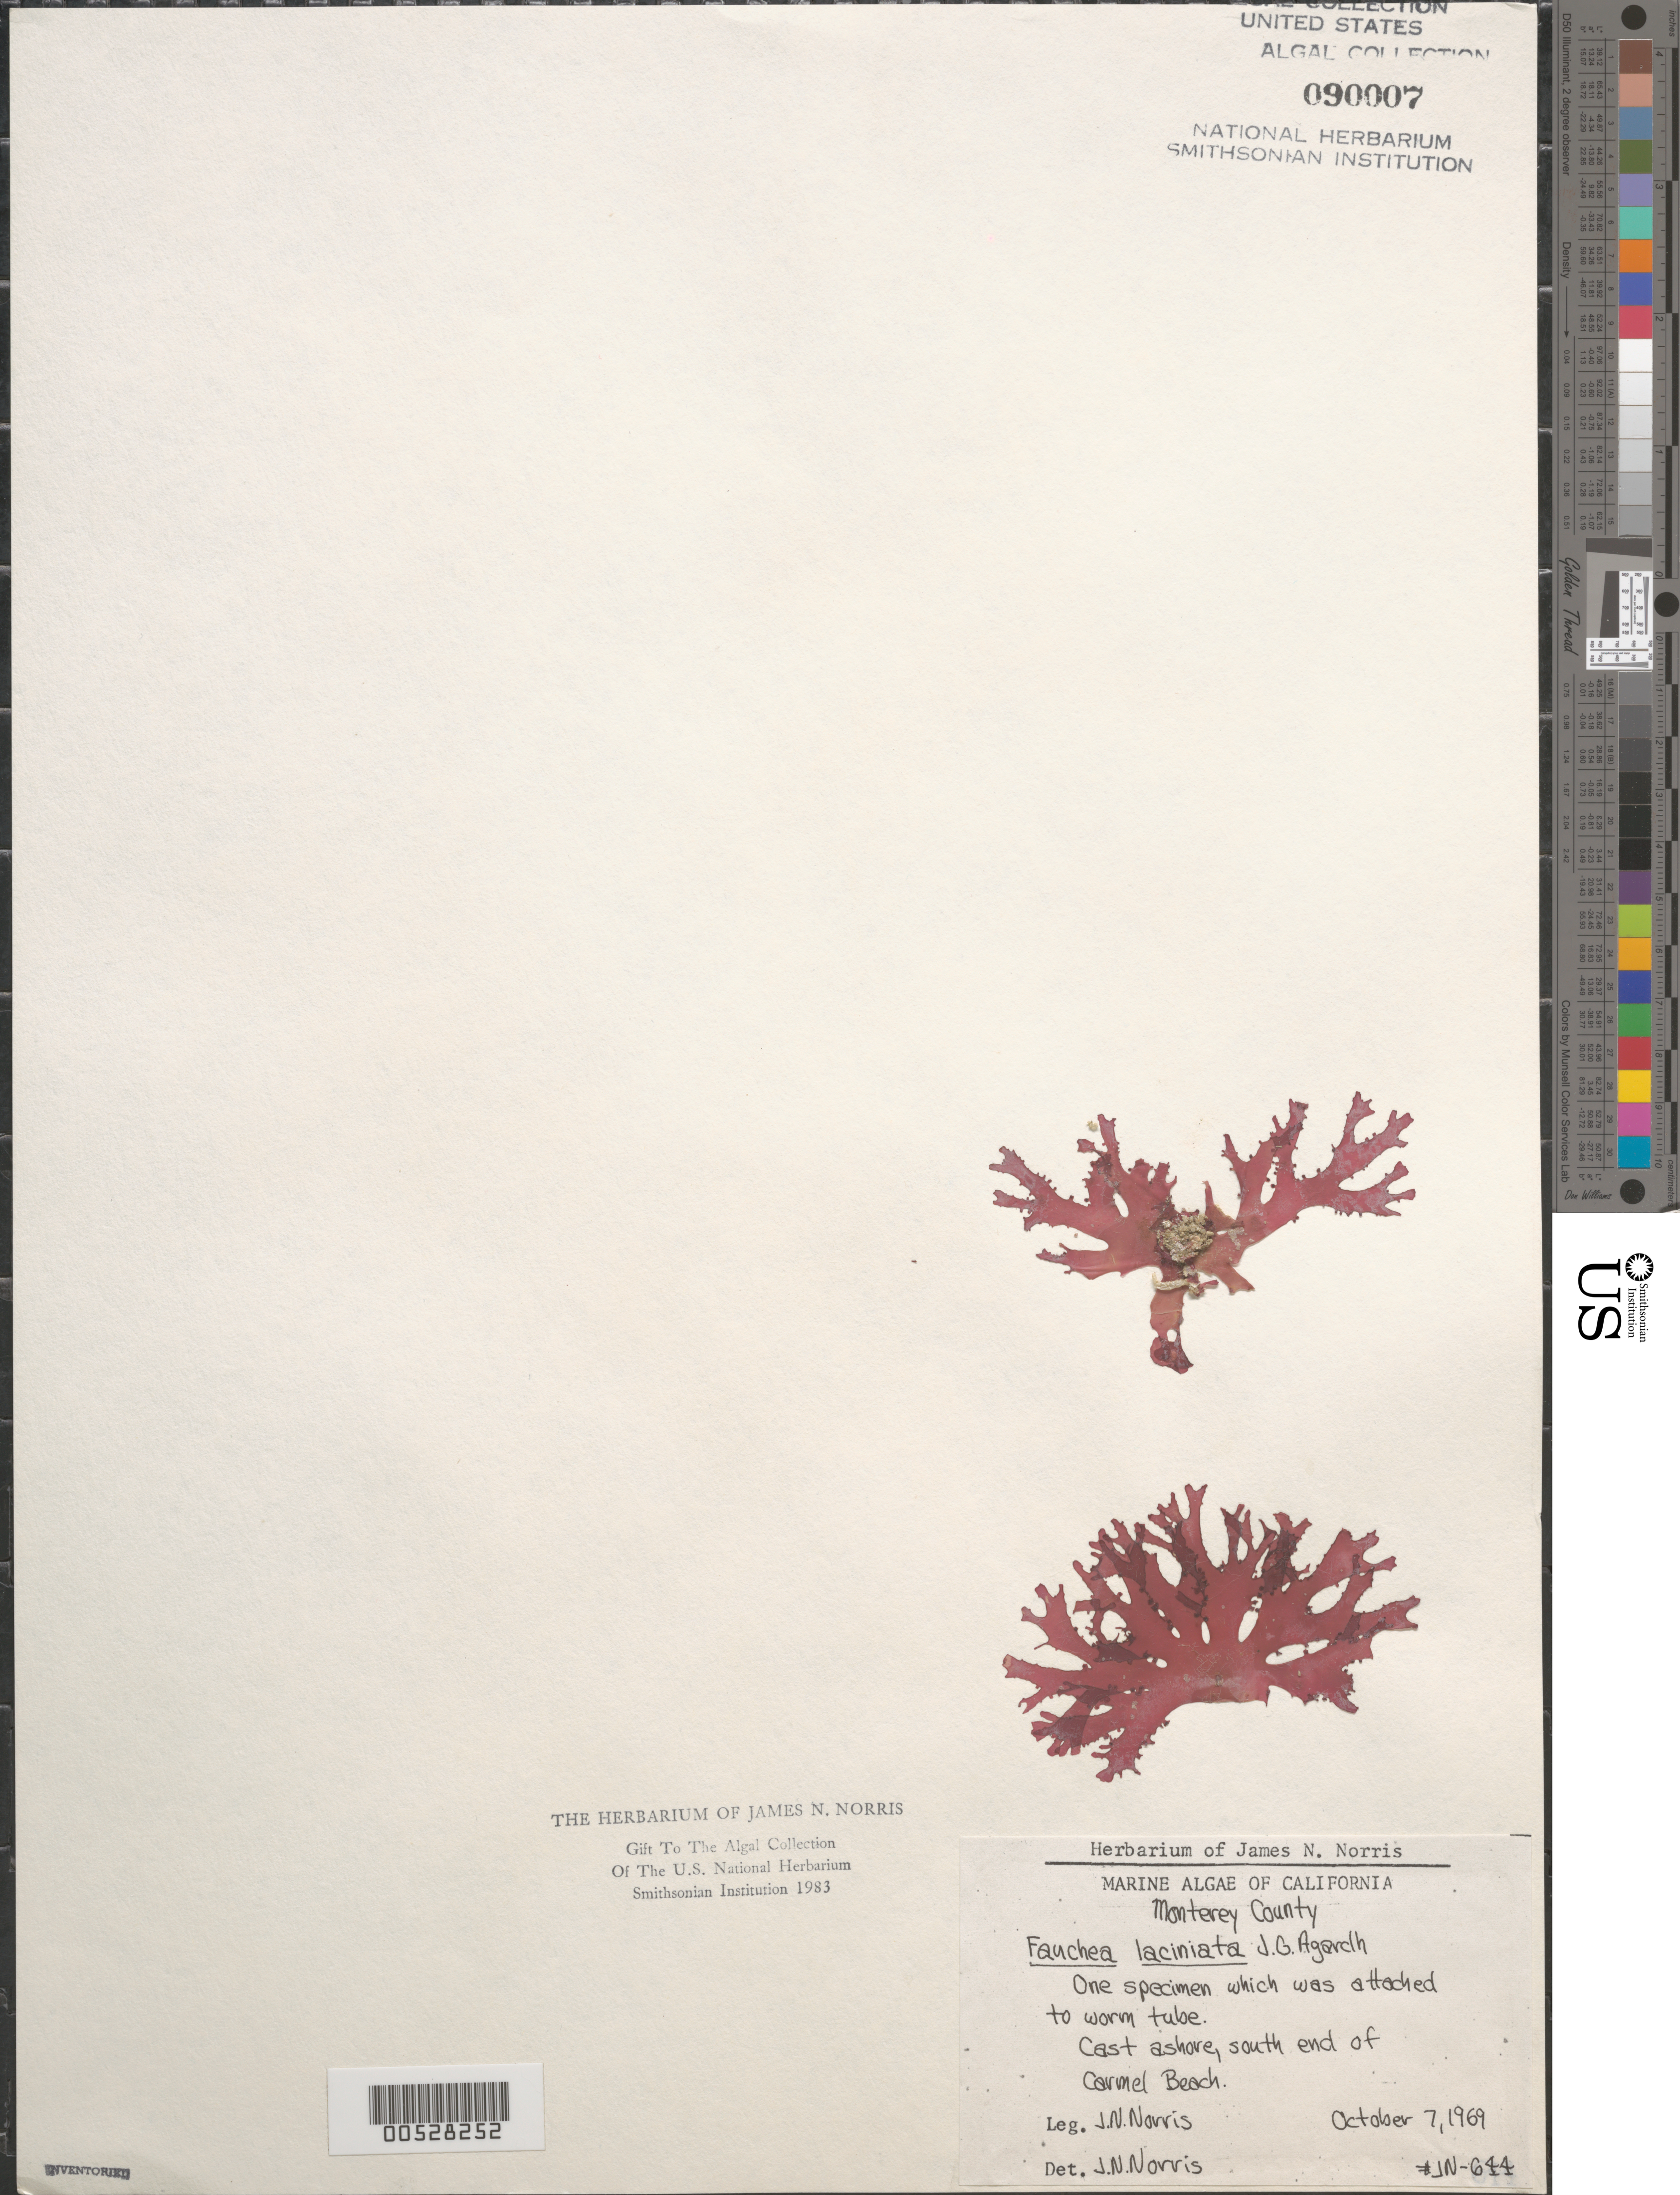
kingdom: Plantae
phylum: Rhodophyta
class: Florideophyceae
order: Rhodymeniales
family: Faucheaceae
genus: Gloiocladia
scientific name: Gloiocladia laciniata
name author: (J. Agardh) Rodríguez-Prieto & N. Sánchez in Rodríguez-Prieto et al.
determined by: Algae name updating Project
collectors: J. N. Norris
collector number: JN-644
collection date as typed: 07 Oct 1969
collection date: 1969-10-07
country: United States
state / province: California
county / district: Monterey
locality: Carmel Beach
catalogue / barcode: US 90007